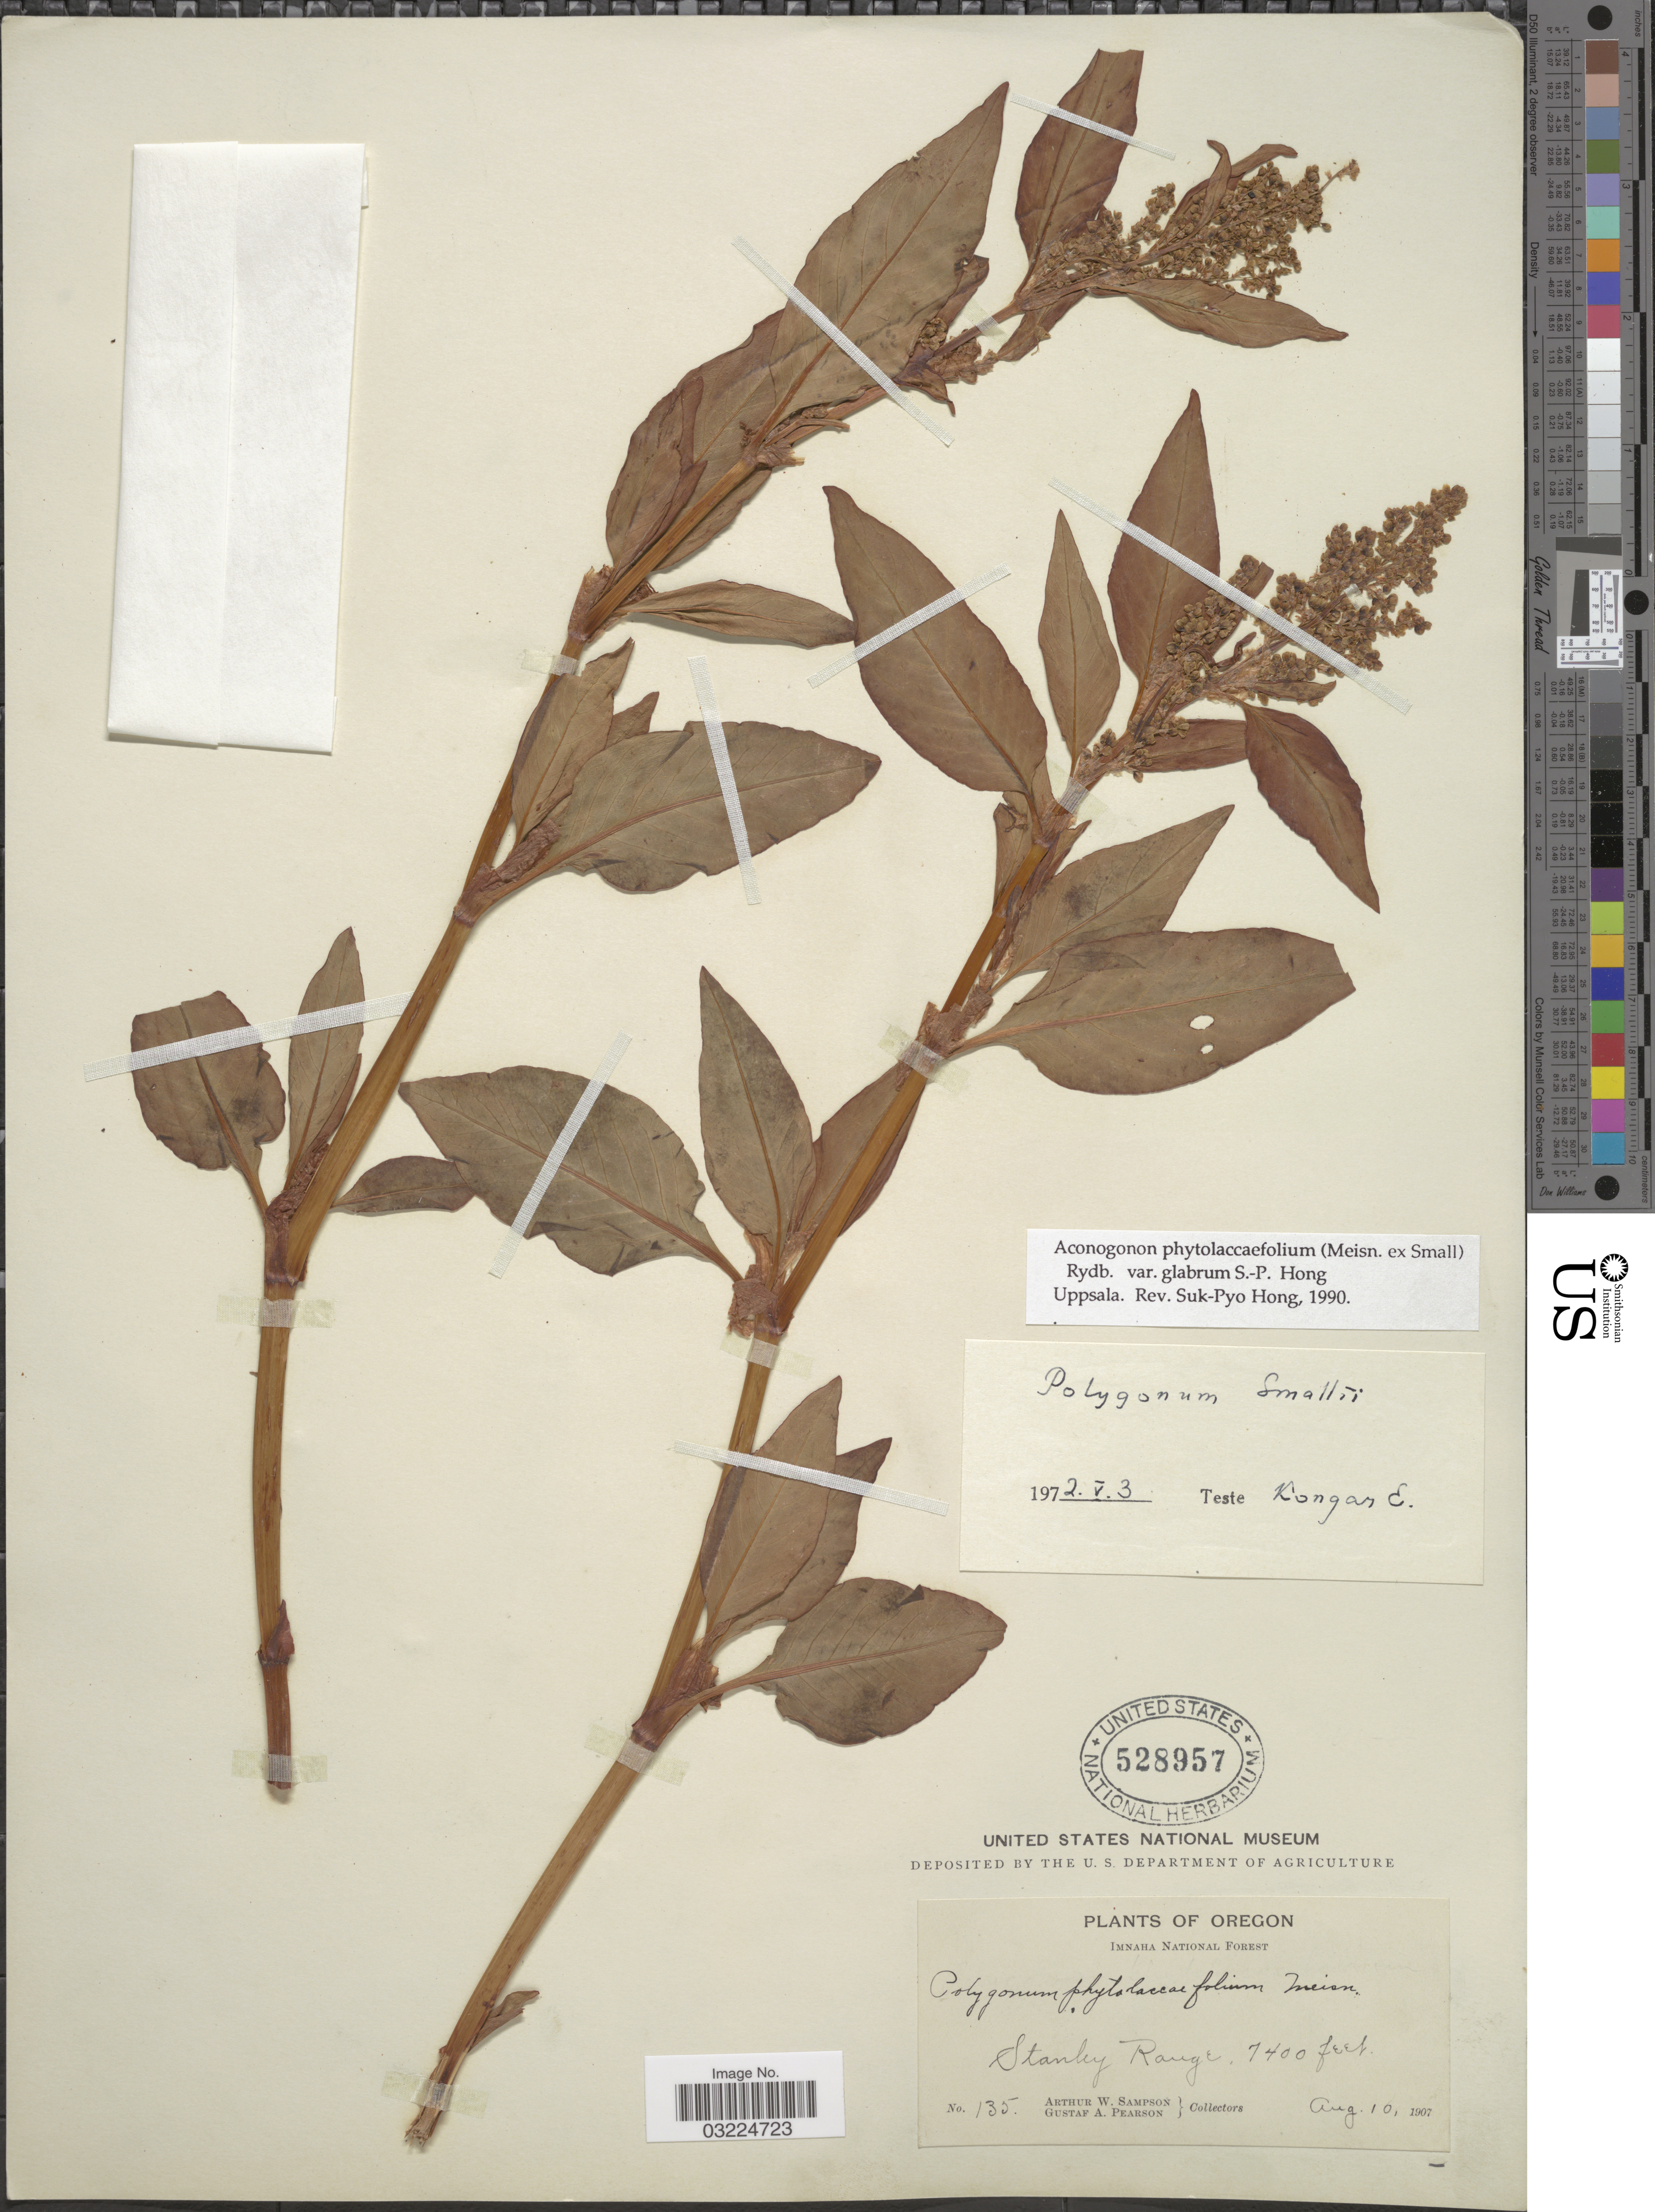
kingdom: Plantae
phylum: Tracheophyta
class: Magnoliopsida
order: Caryophyllales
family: Polygonaceae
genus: Koenigia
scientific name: Koenigia phytolaccifolia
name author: (Meisn. ex Small) T.M. Schust. & Reveal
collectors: A. Sampson & G. Pearson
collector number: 135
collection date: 1907-08-10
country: United States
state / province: Oregon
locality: Imnaha National Forest. Stanley Range.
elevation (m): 2256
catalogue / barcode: US 528957